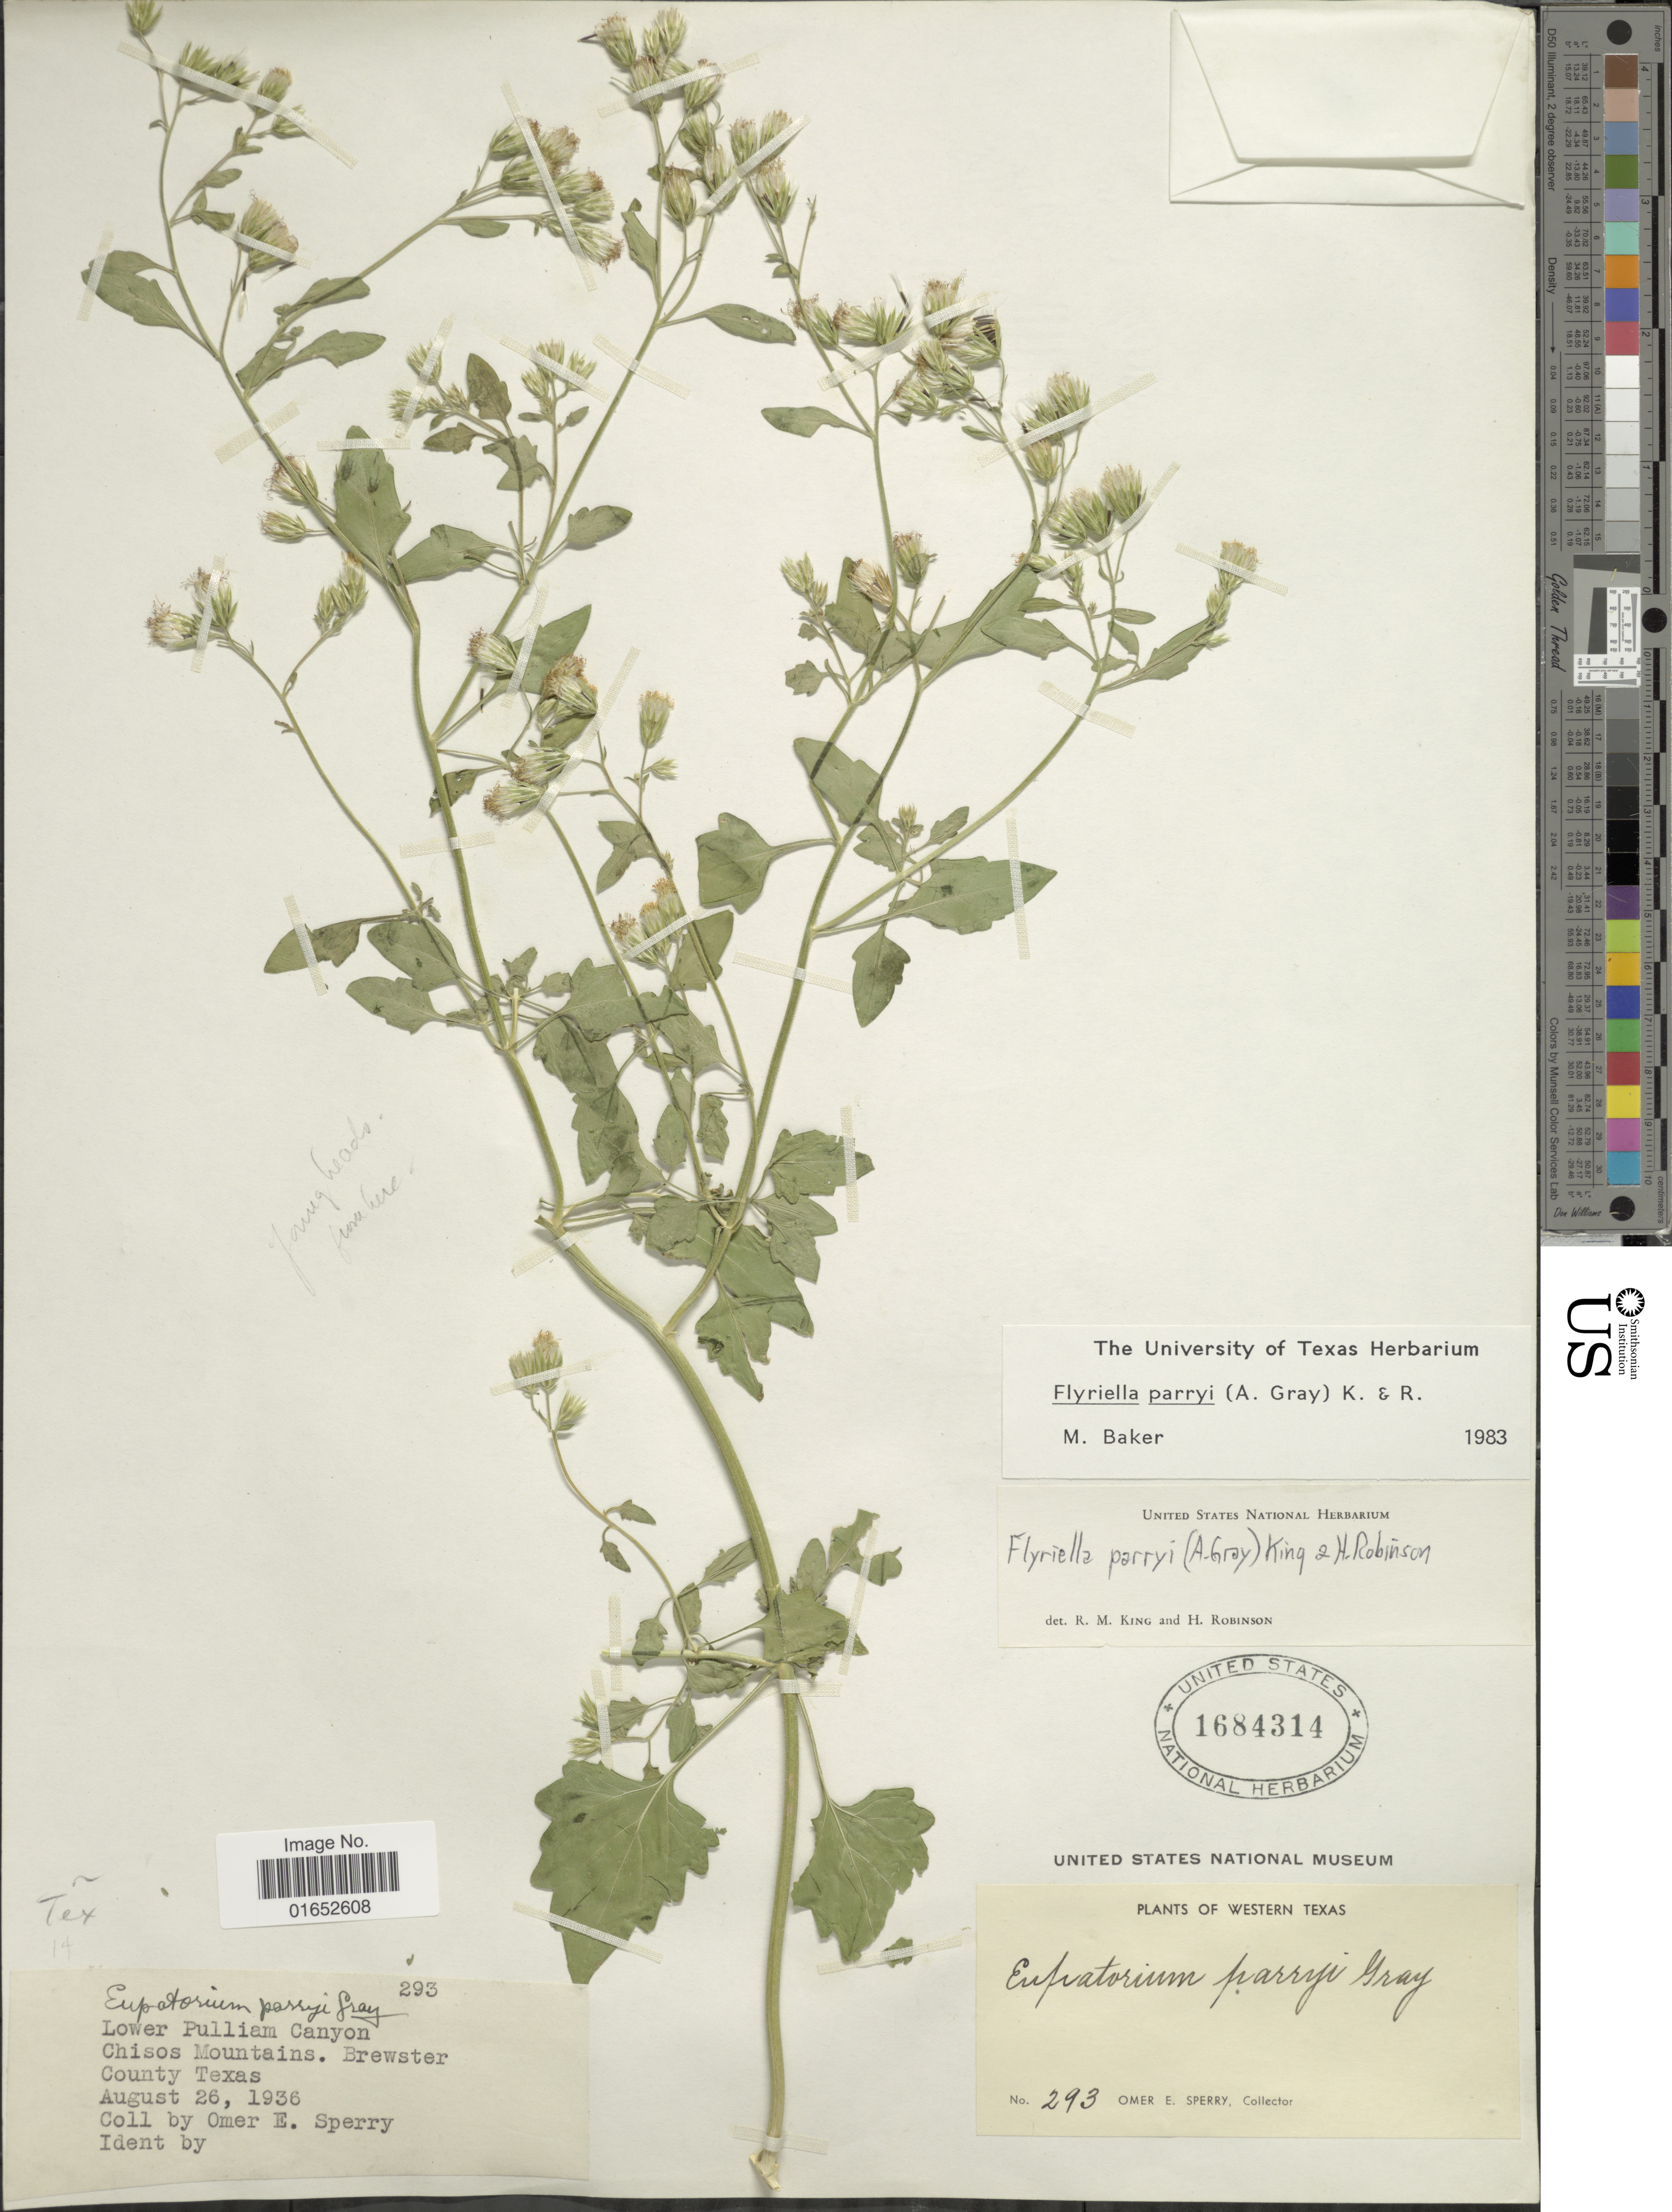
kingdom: Plantae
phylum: Tracheophyta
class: Magnoliopsida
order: Asterales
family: Asteraceae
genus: Flyriella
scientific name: Flyriella parryi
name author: (A. Gray) R.M. King & H. Rob.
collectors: O. E. Sperry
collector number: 293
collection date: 1936-08-26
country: United States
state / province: Texas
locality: Lower Pulliam Canyon Chisos Mountains. Brewster County, Western Texas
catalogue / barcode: US 1684314